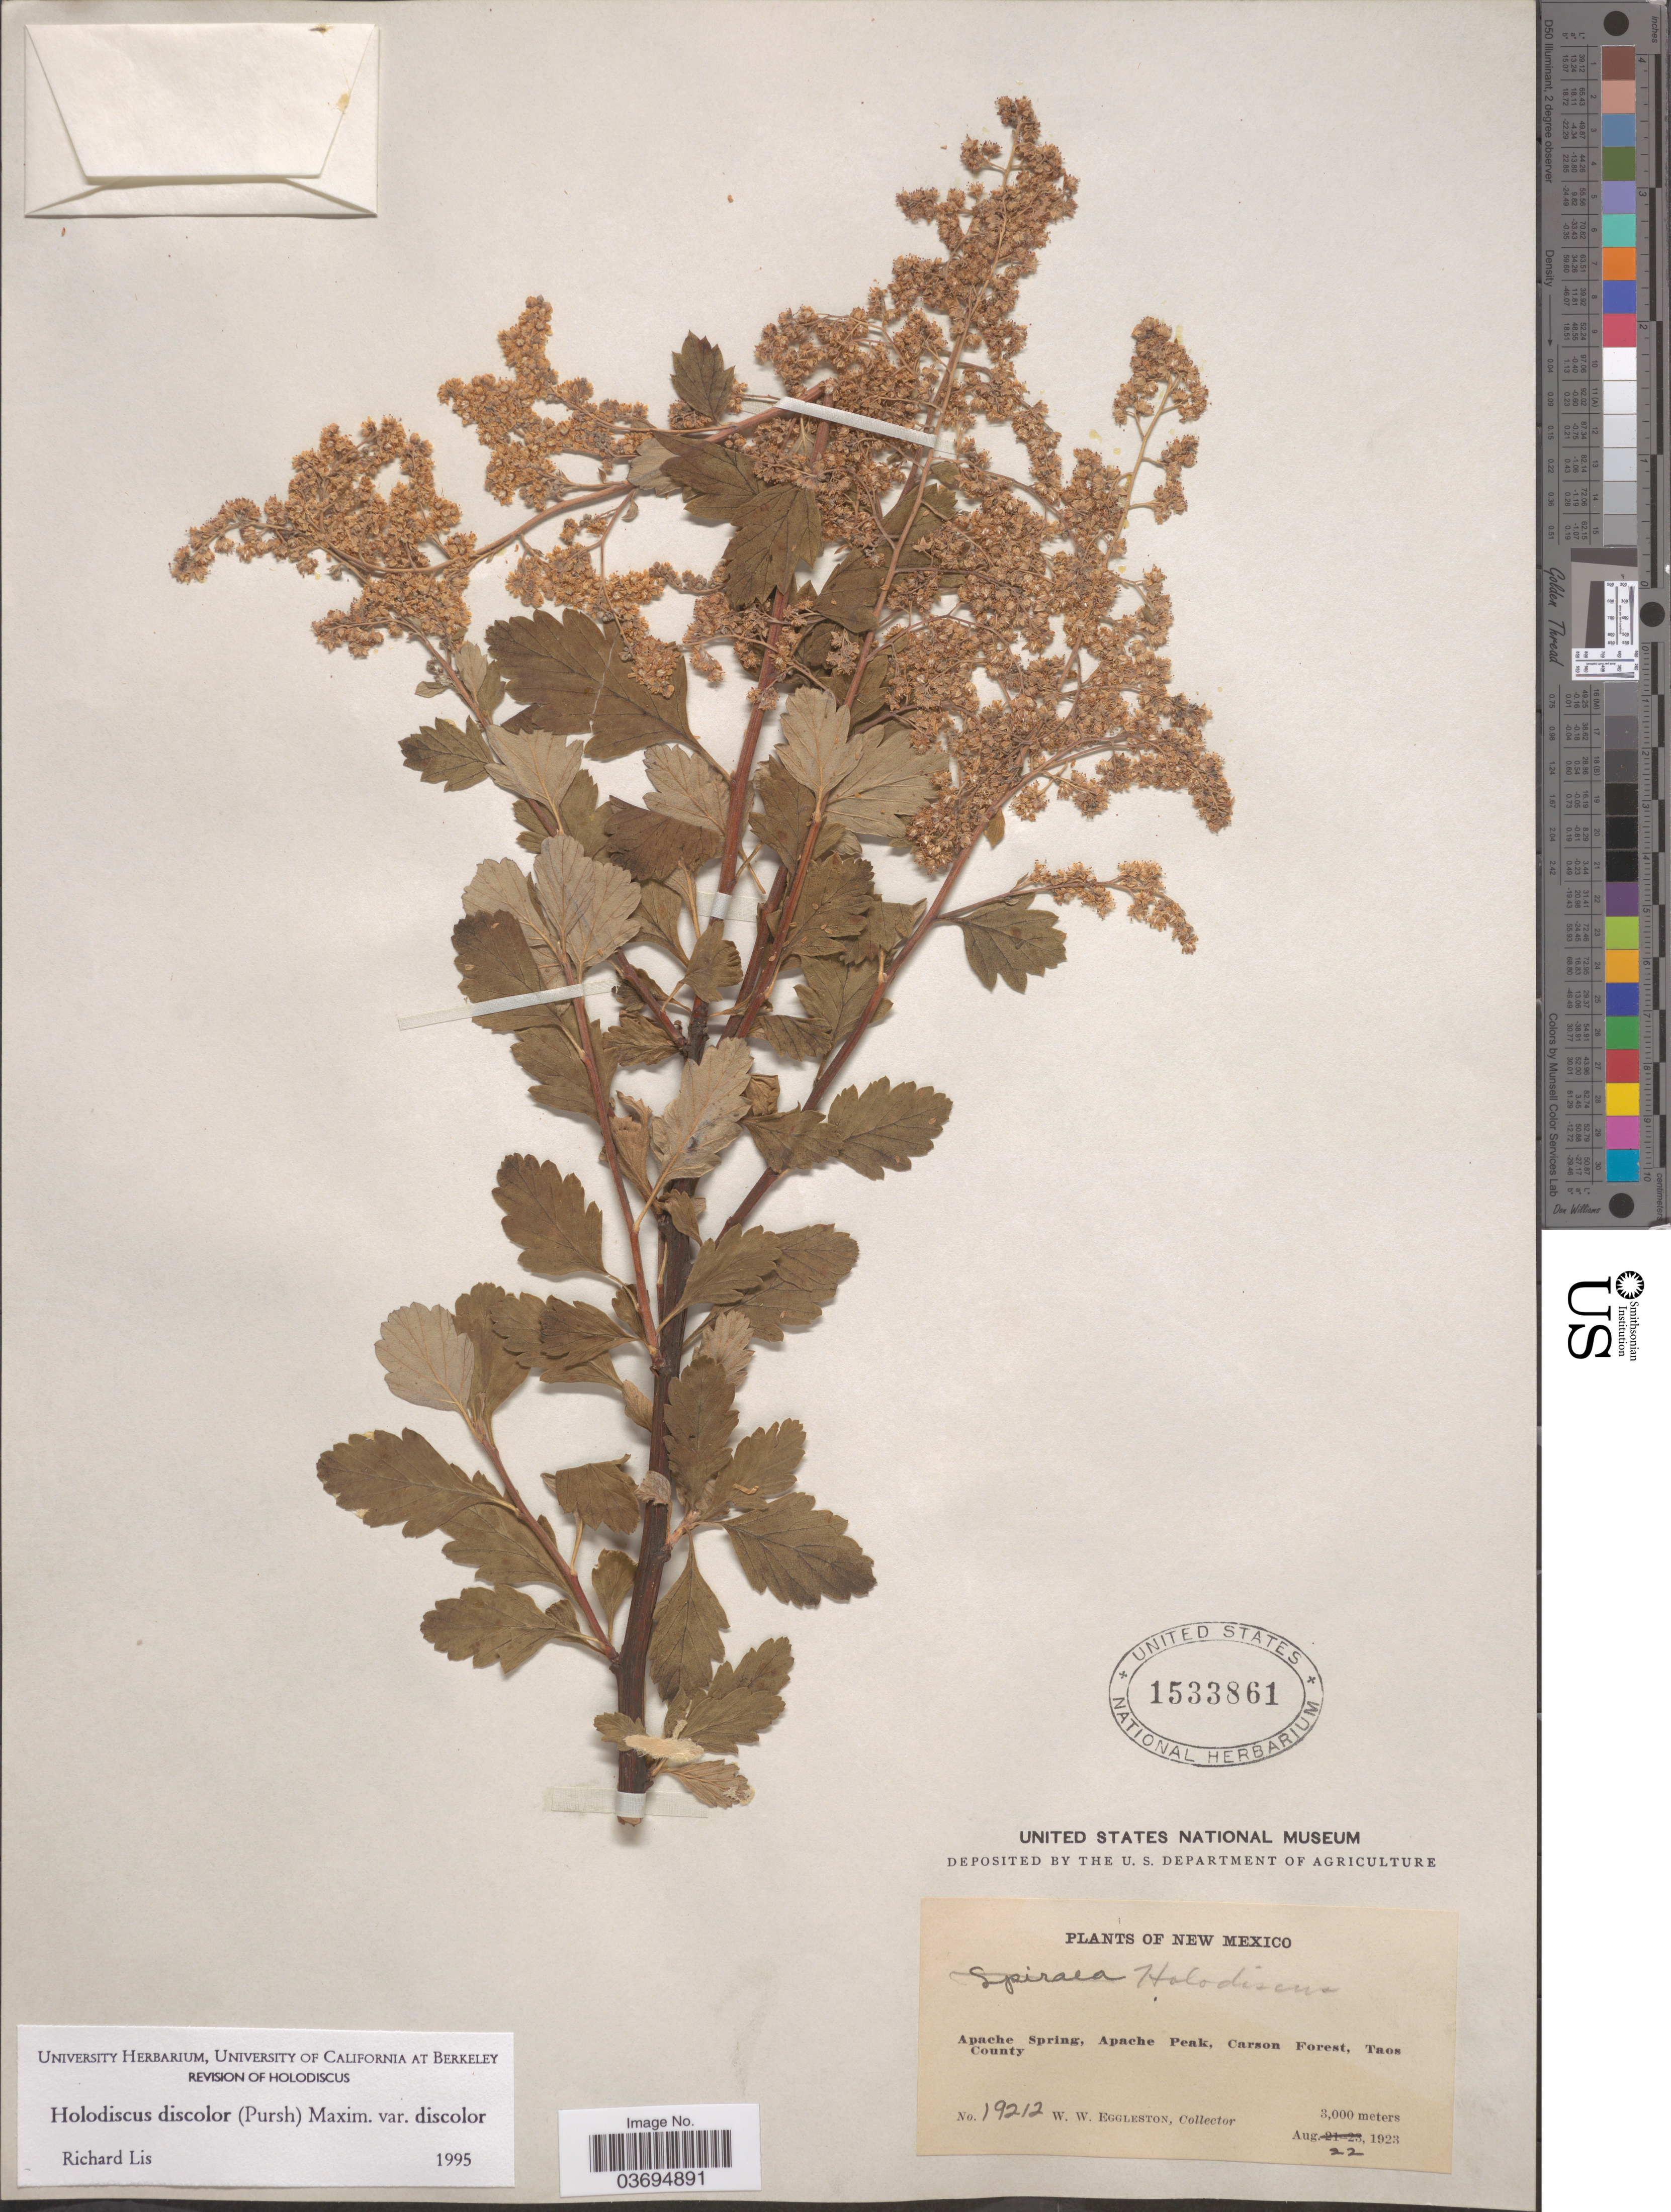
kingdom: Plantae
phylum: Tracheophyta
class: Magnoliopsida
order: Rosales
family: Rosaceae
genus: Holodiscus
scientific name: Holodiscus discolor var. discolor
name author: (Pursh) Maxim.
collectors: W. W. Eggleston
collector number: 19212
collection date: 1923-08-22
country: United States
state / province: New Mexico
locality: Apache Spring, Apache Peak, Carson Forest, Taos County.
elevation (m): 3000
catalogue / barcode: US 1533861